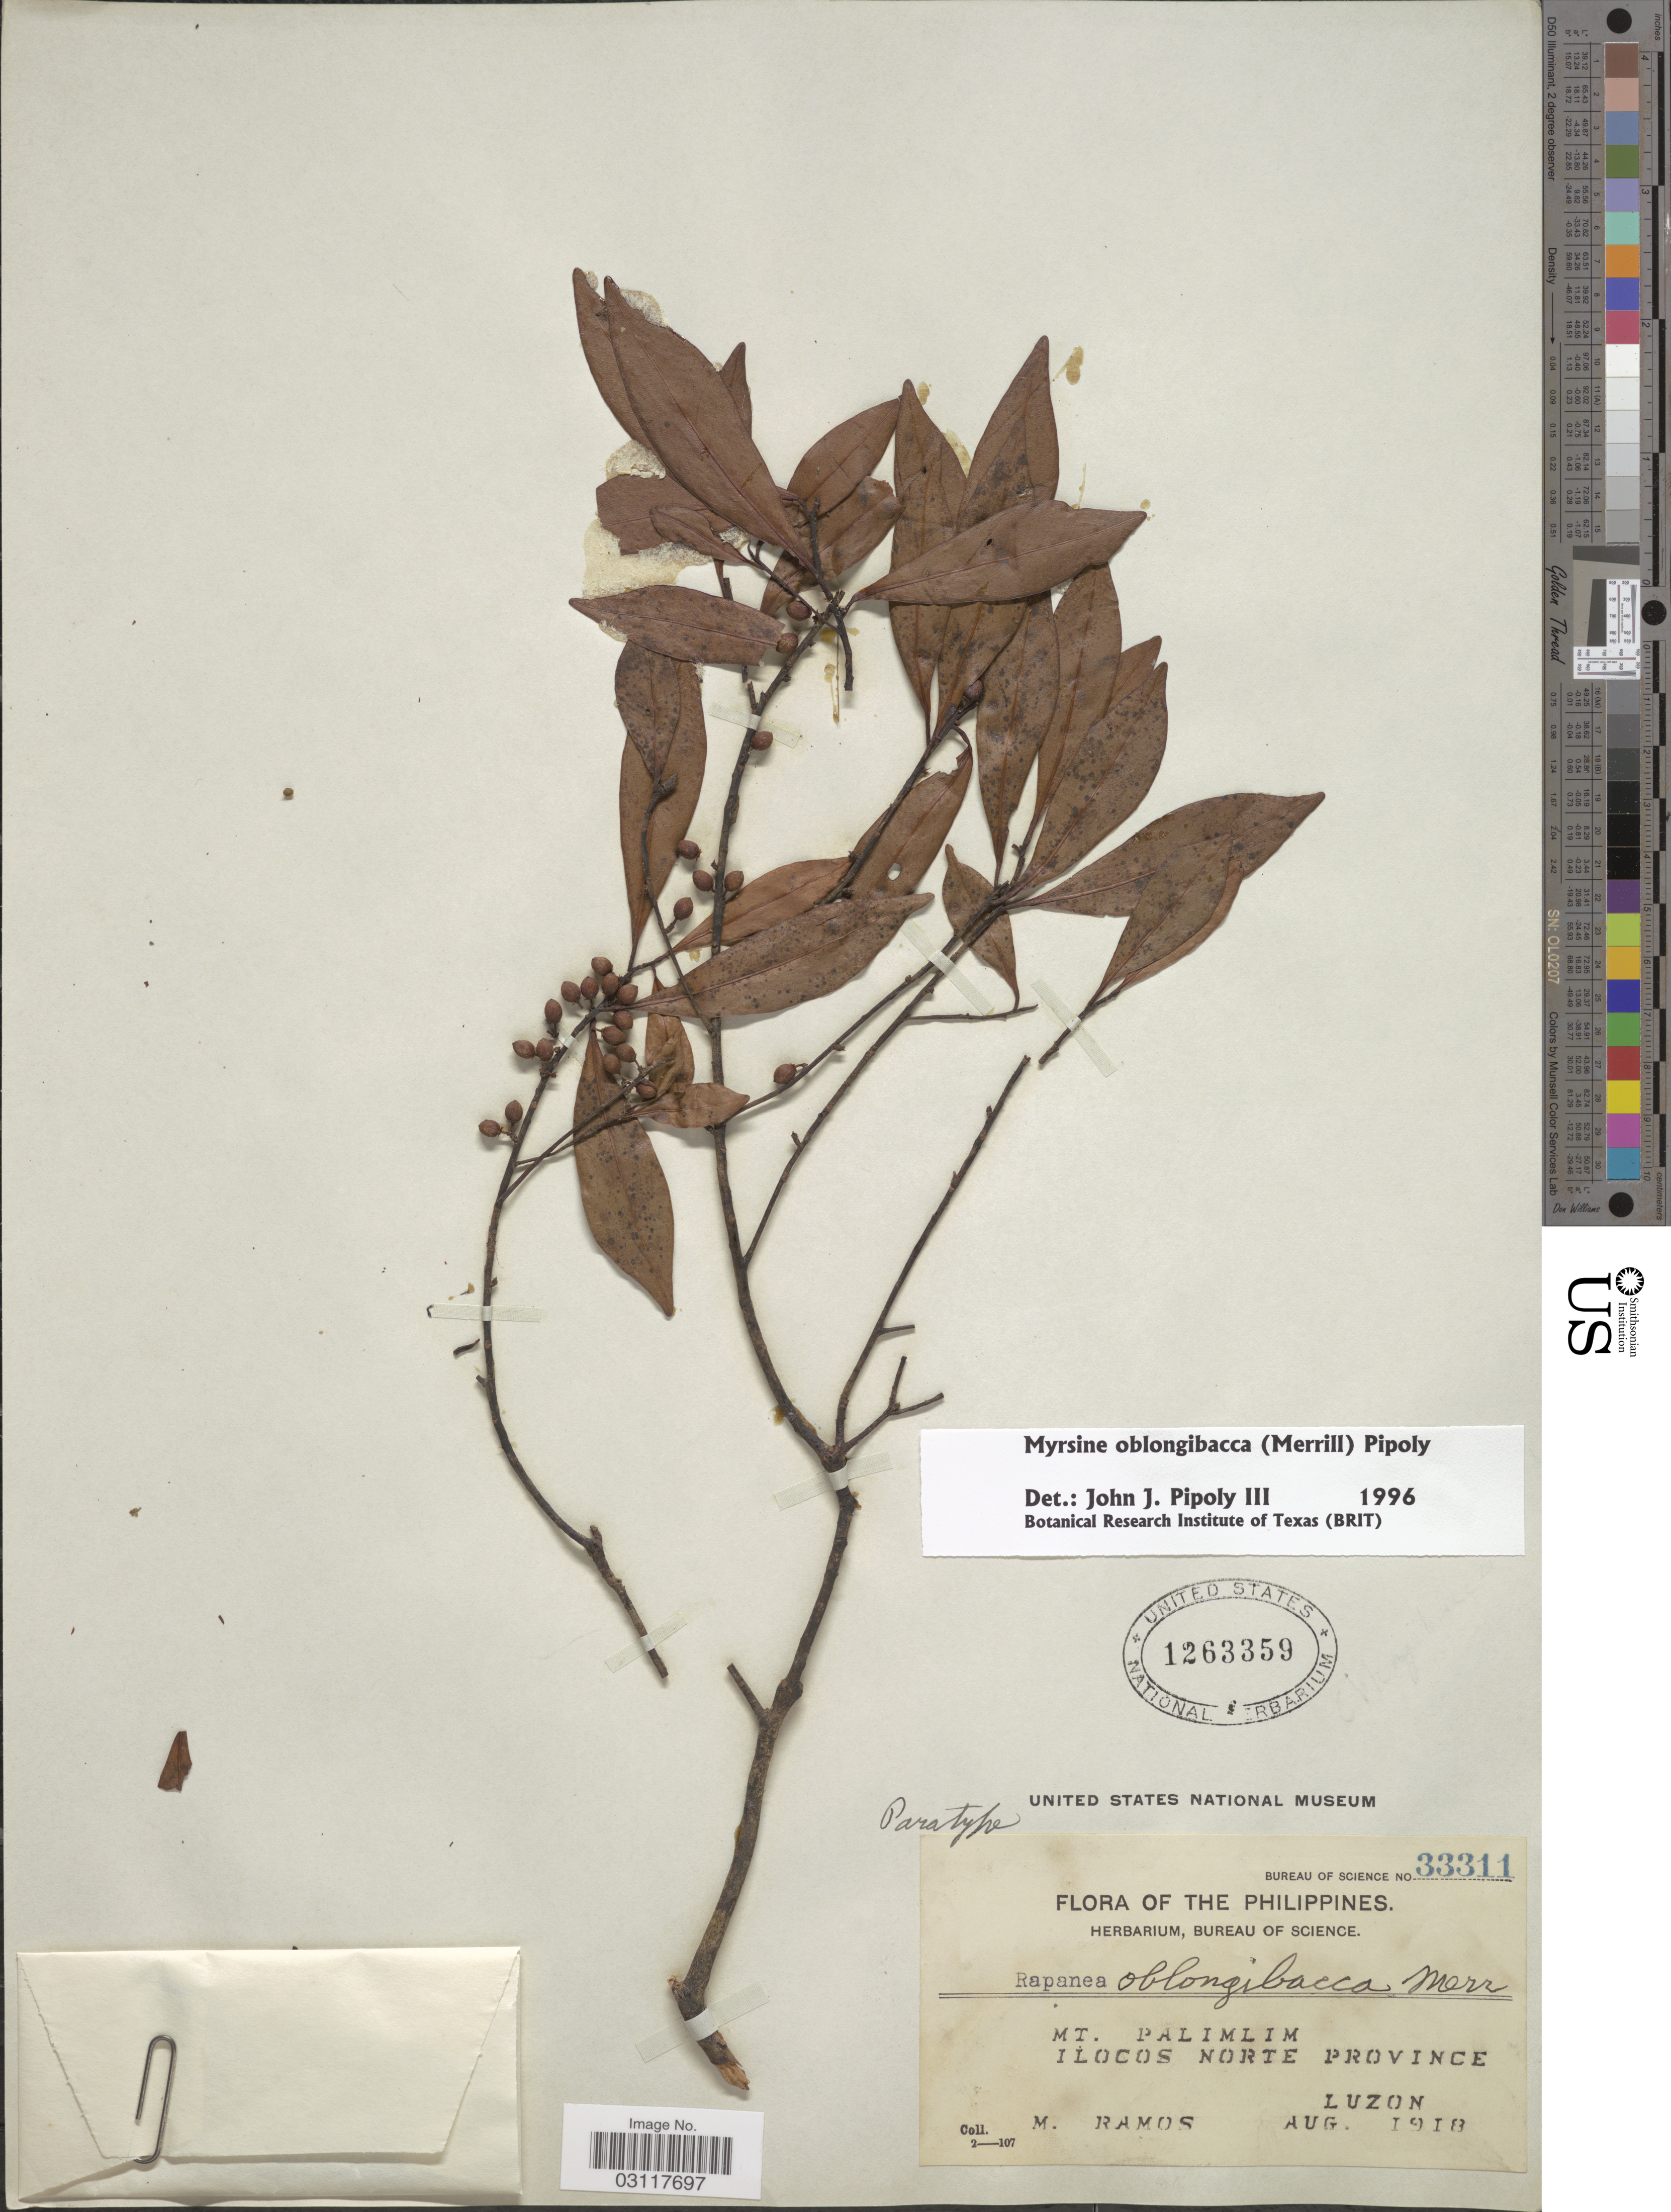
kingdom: Plantae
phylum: Tracheophyta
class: Magnoliopsida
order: Ericales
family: Primulaceae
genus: Myrsine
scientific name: Myrsine oblongibacca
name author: (Merr.) Pipoly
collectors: M. Ramos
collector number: Bureau of Science 33311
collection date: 1918-08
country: Philippines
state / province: Ilocos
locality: Mt. Palimlim, Ilocos Norte Province, Luzon.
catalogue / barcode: US 1263359